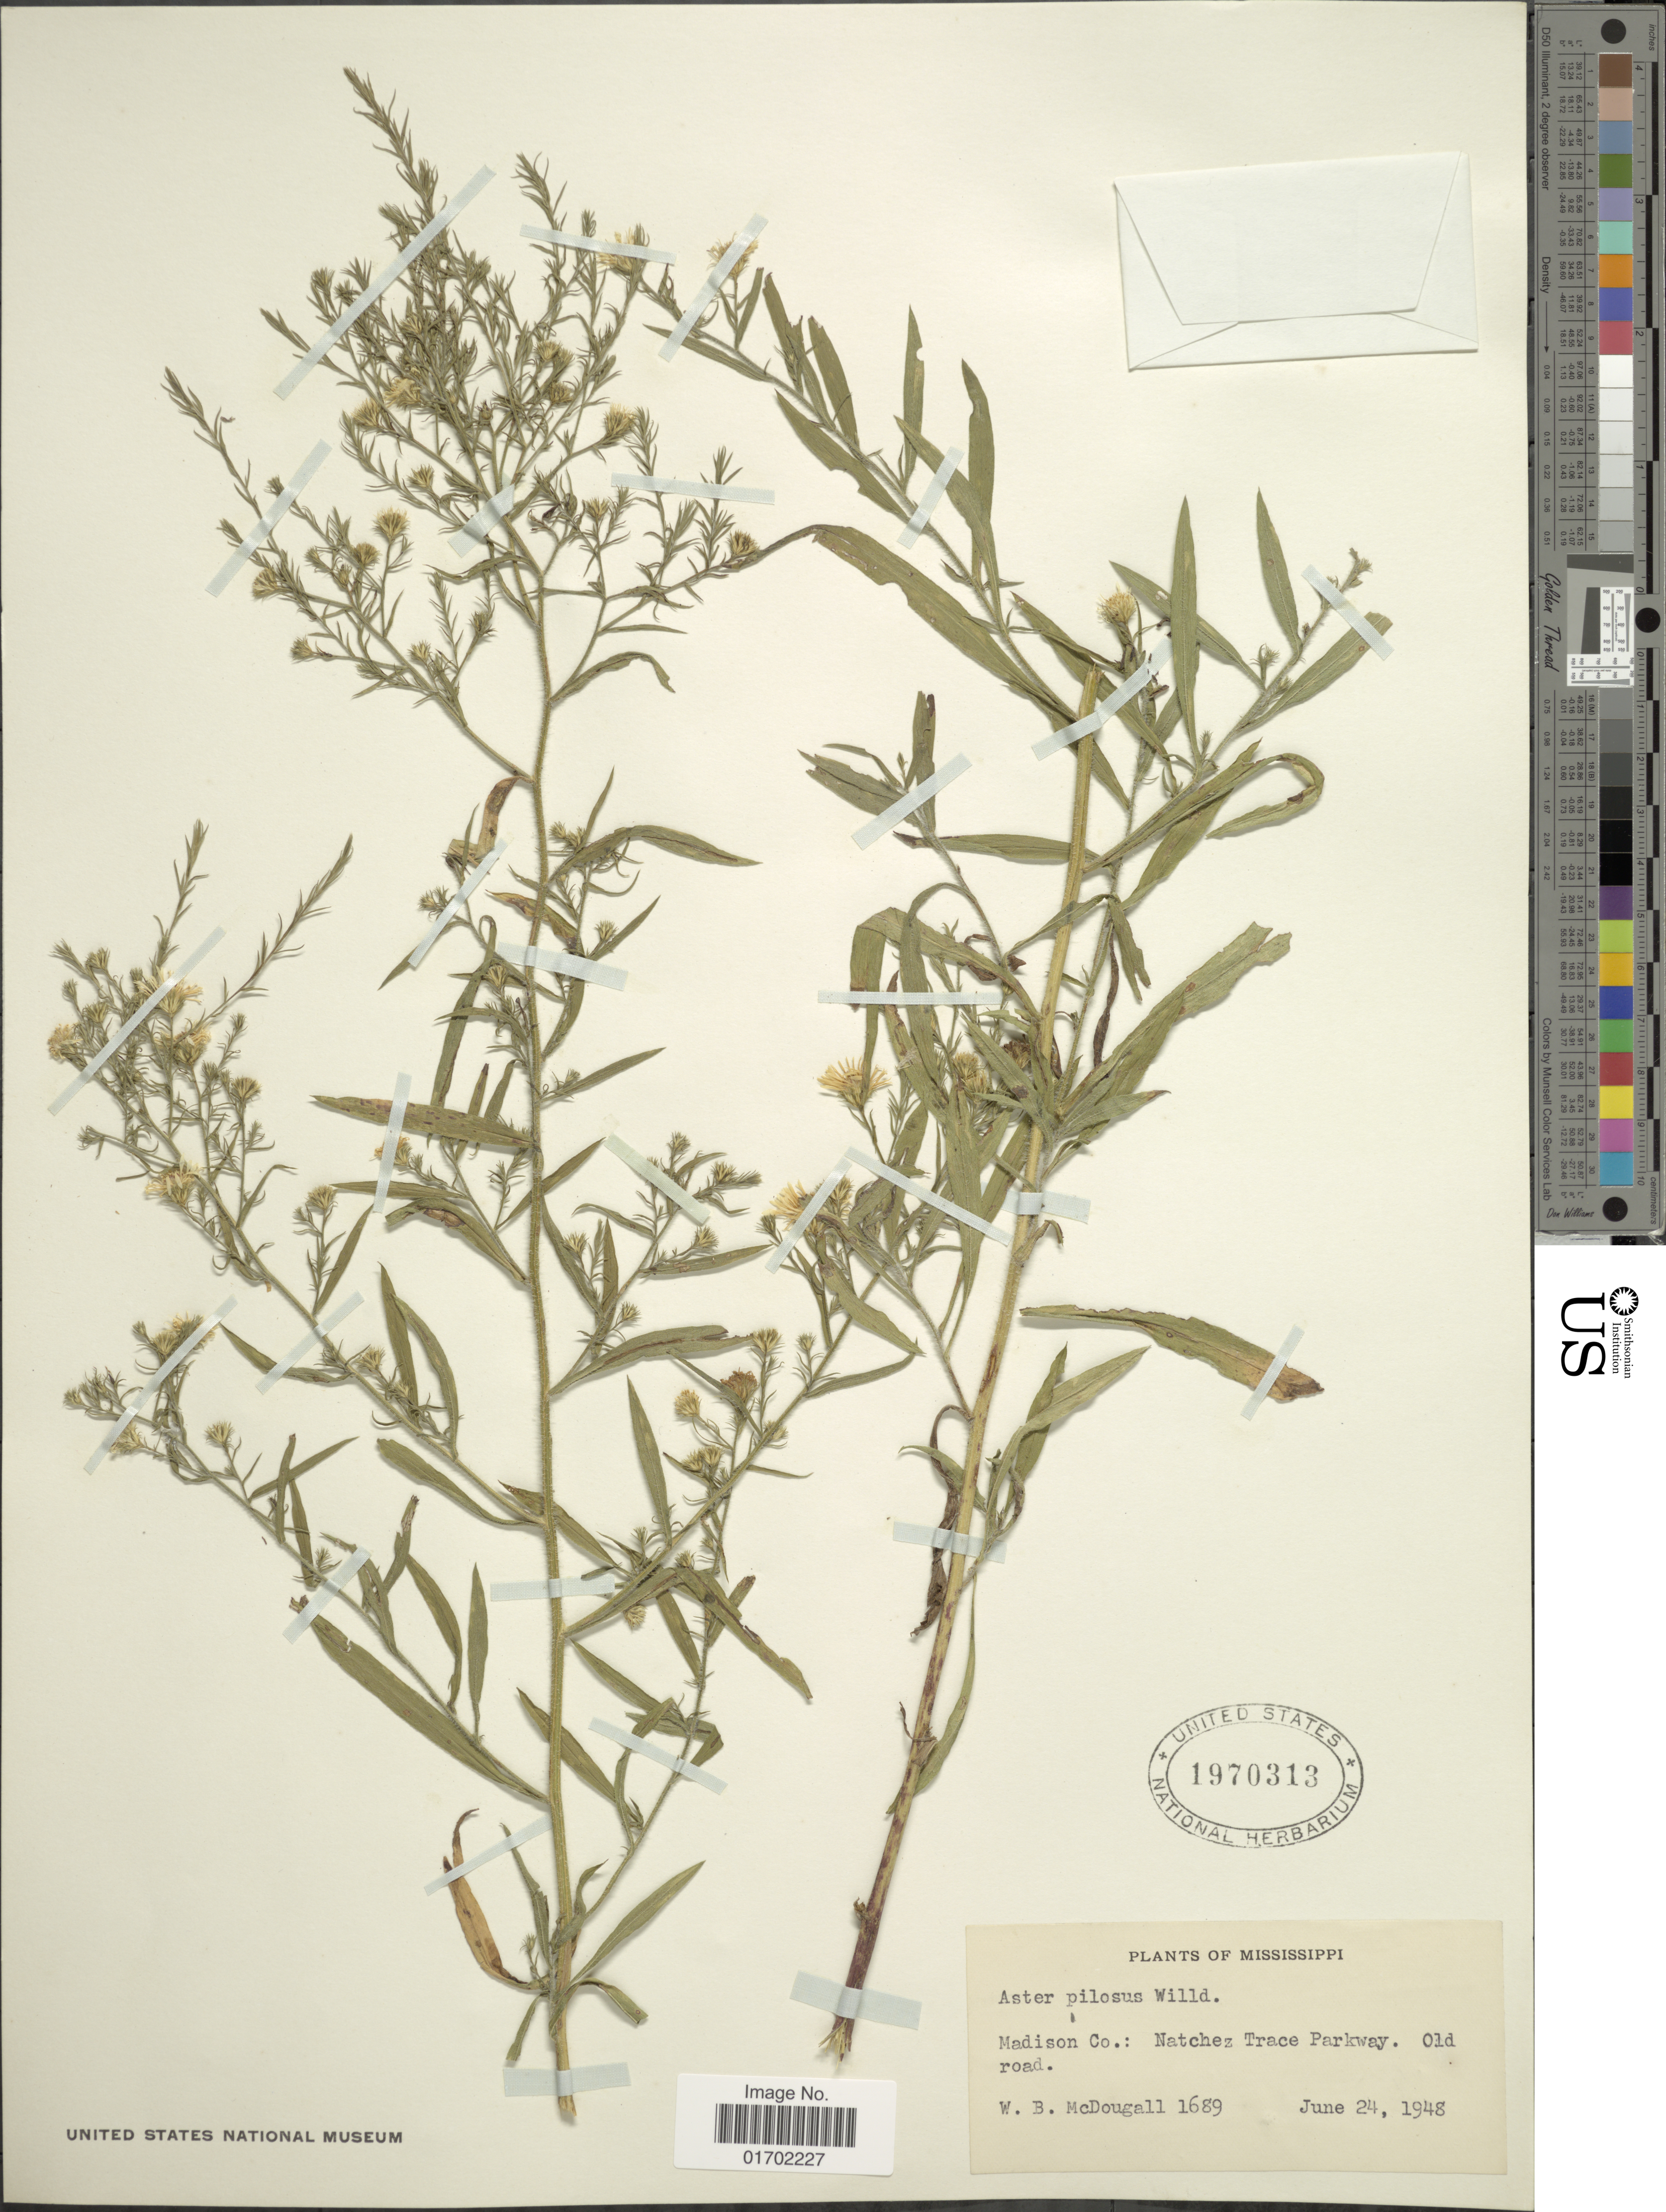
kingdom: Plantae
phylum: Tracheophyta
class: Magnoliopsida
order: Asterales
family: Asteraceae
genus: Symphyotrichum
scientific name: Symphyotrichum pilosum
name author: (Willd.) G.L. Nesom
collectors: W. B. McDougall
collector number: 1689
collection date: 1948-06-24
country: United States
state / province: Mississippi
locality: Madison Co., Natchez Trace Parkway, Old road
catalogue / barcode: US 1970313